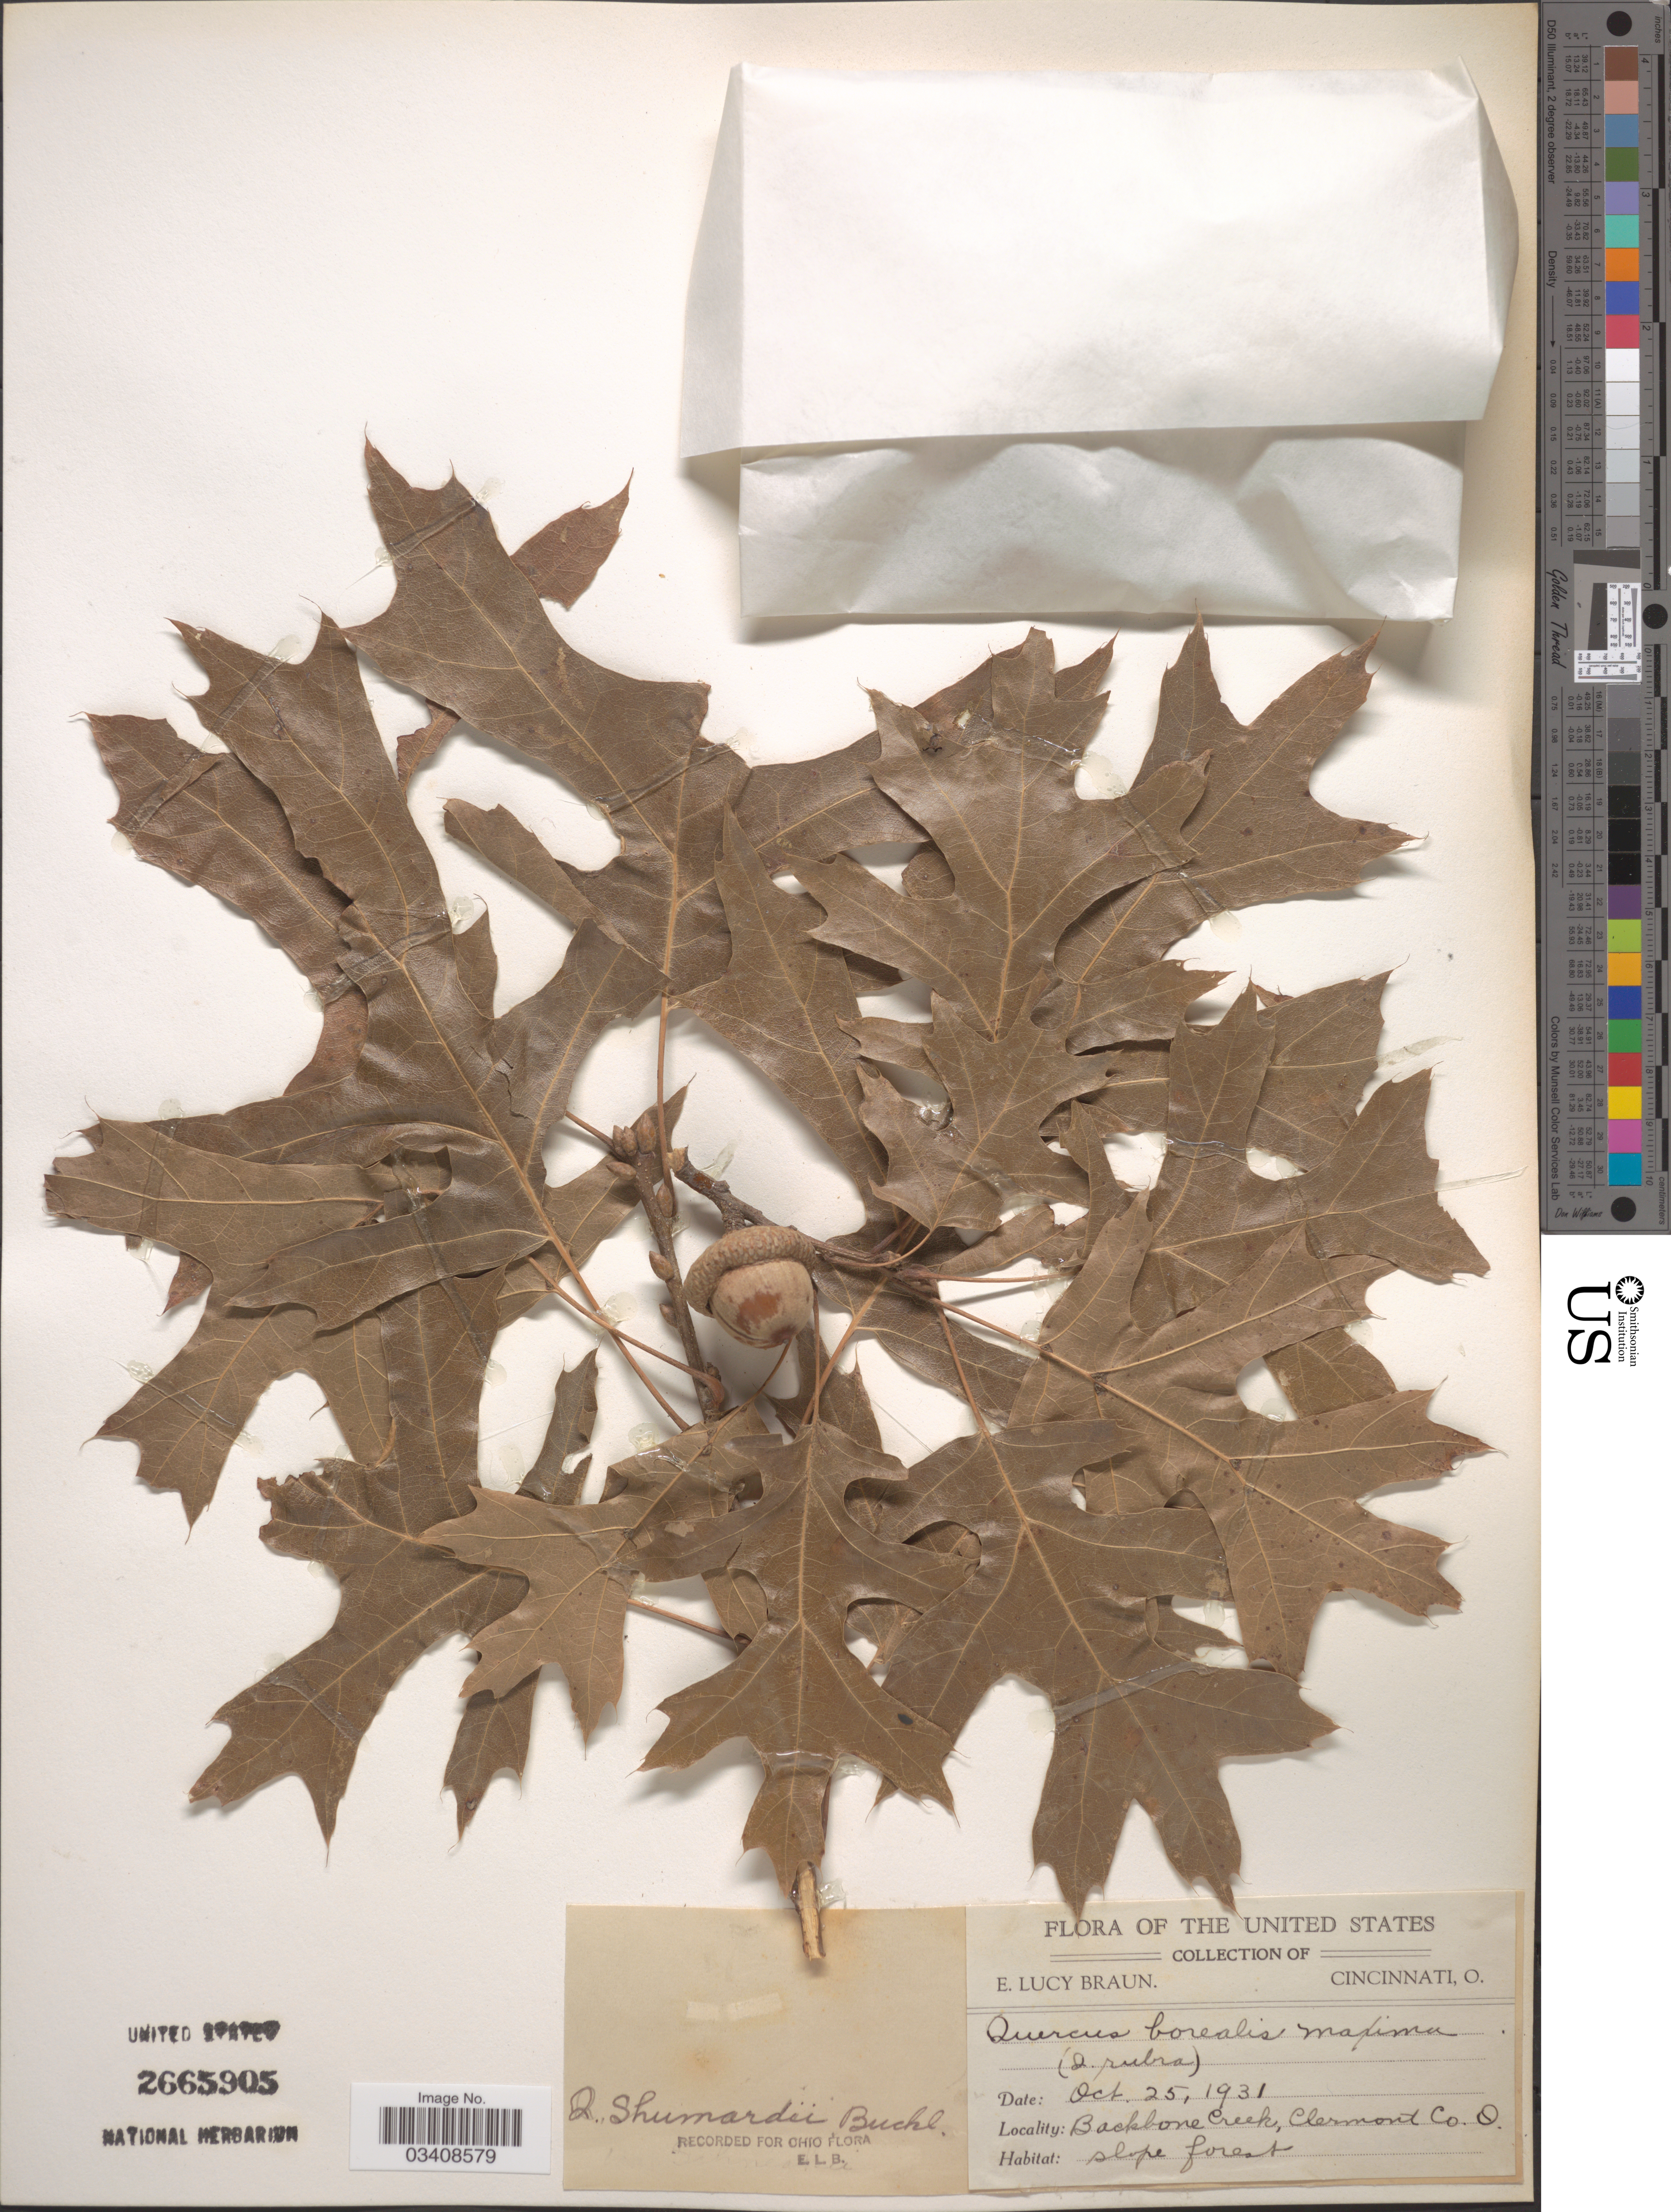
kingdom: Plantae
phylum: Tracheophyta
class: Magnoliopsida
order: Fagales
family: Fagaceae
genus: Quercus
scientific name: Quercus shumardii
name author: Buckley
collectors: E. L. Braun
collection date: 1931-10-25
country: United States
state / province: Ohio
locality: Backbone Creek, Clermont Co.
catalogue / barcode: US 2665905